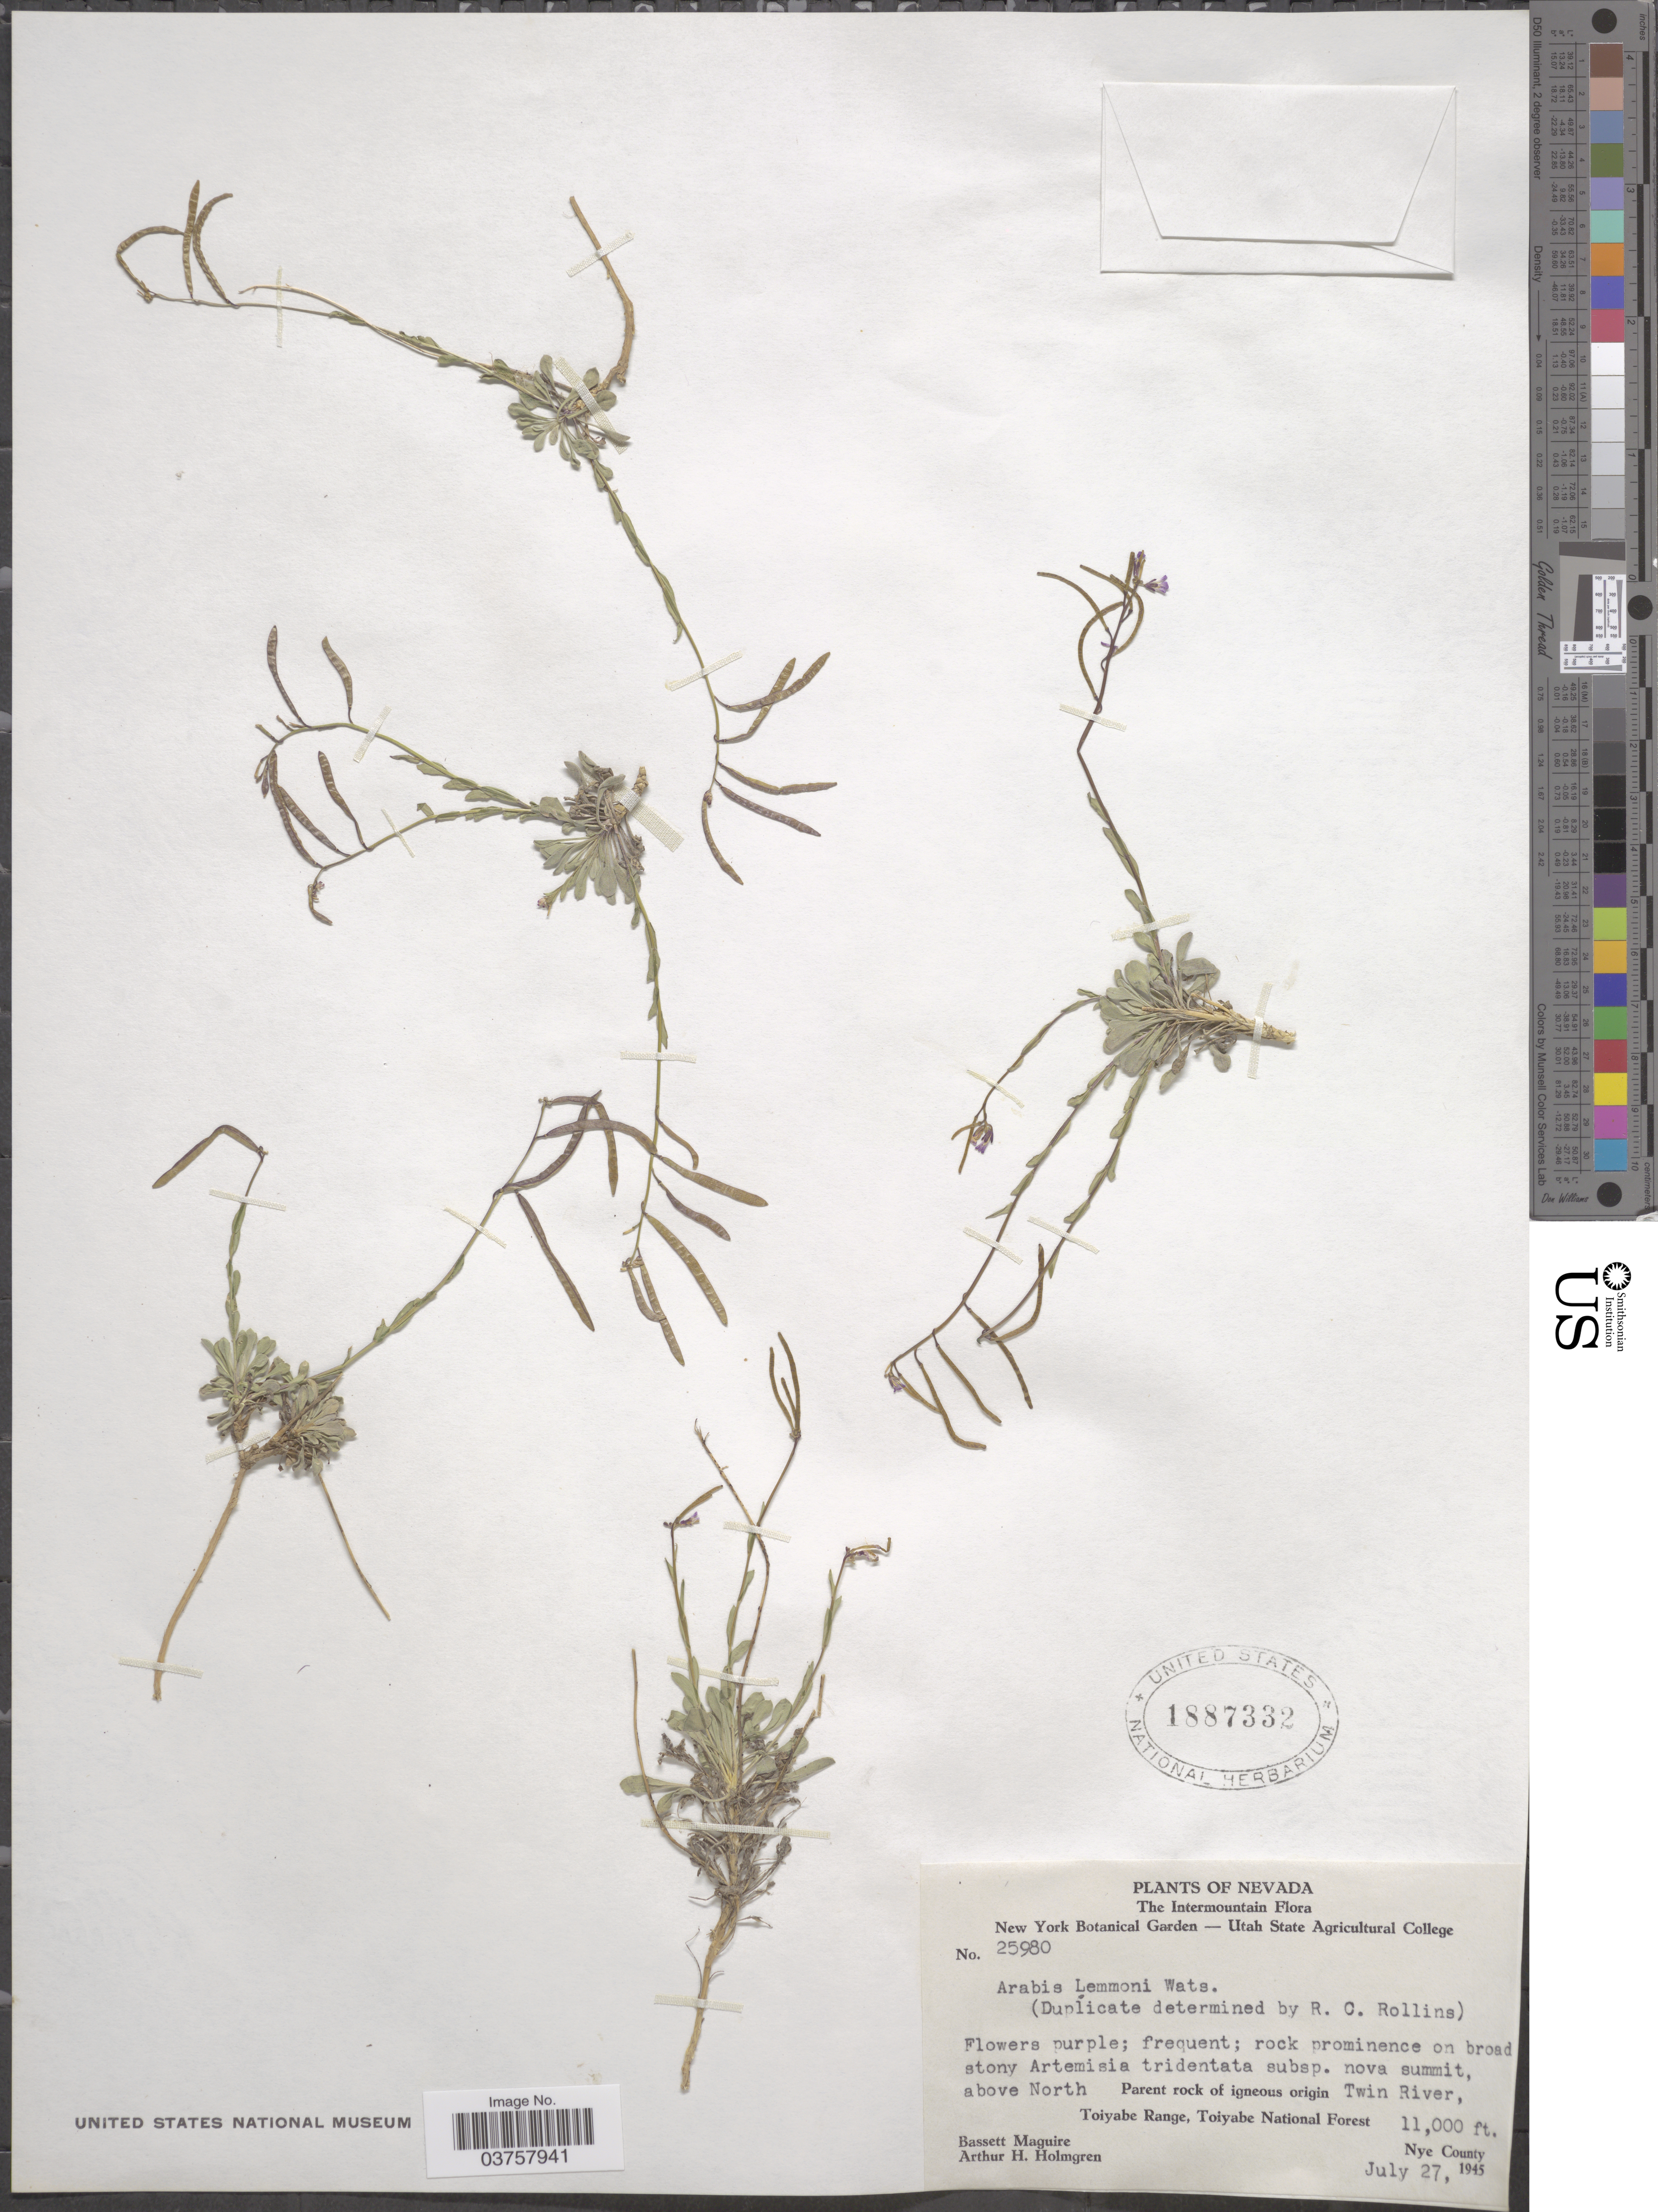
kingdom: Plantae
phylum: Tracheophyta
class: Magnoliopsida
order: Brassicales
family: Brassicaceae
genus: Arabis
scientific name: Arabis lemmonii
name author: S. Watson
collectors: B. Maguire & A. H. Holmgren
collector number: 25980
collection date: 1945-07-27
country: United States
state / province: Nevada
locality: The Intermountain. Above North Twin River, Parent rock of igneous orgin Toiyabe Range, Toiyabe National Forest. Nye County.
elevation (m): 3353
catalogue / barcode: US 1887332